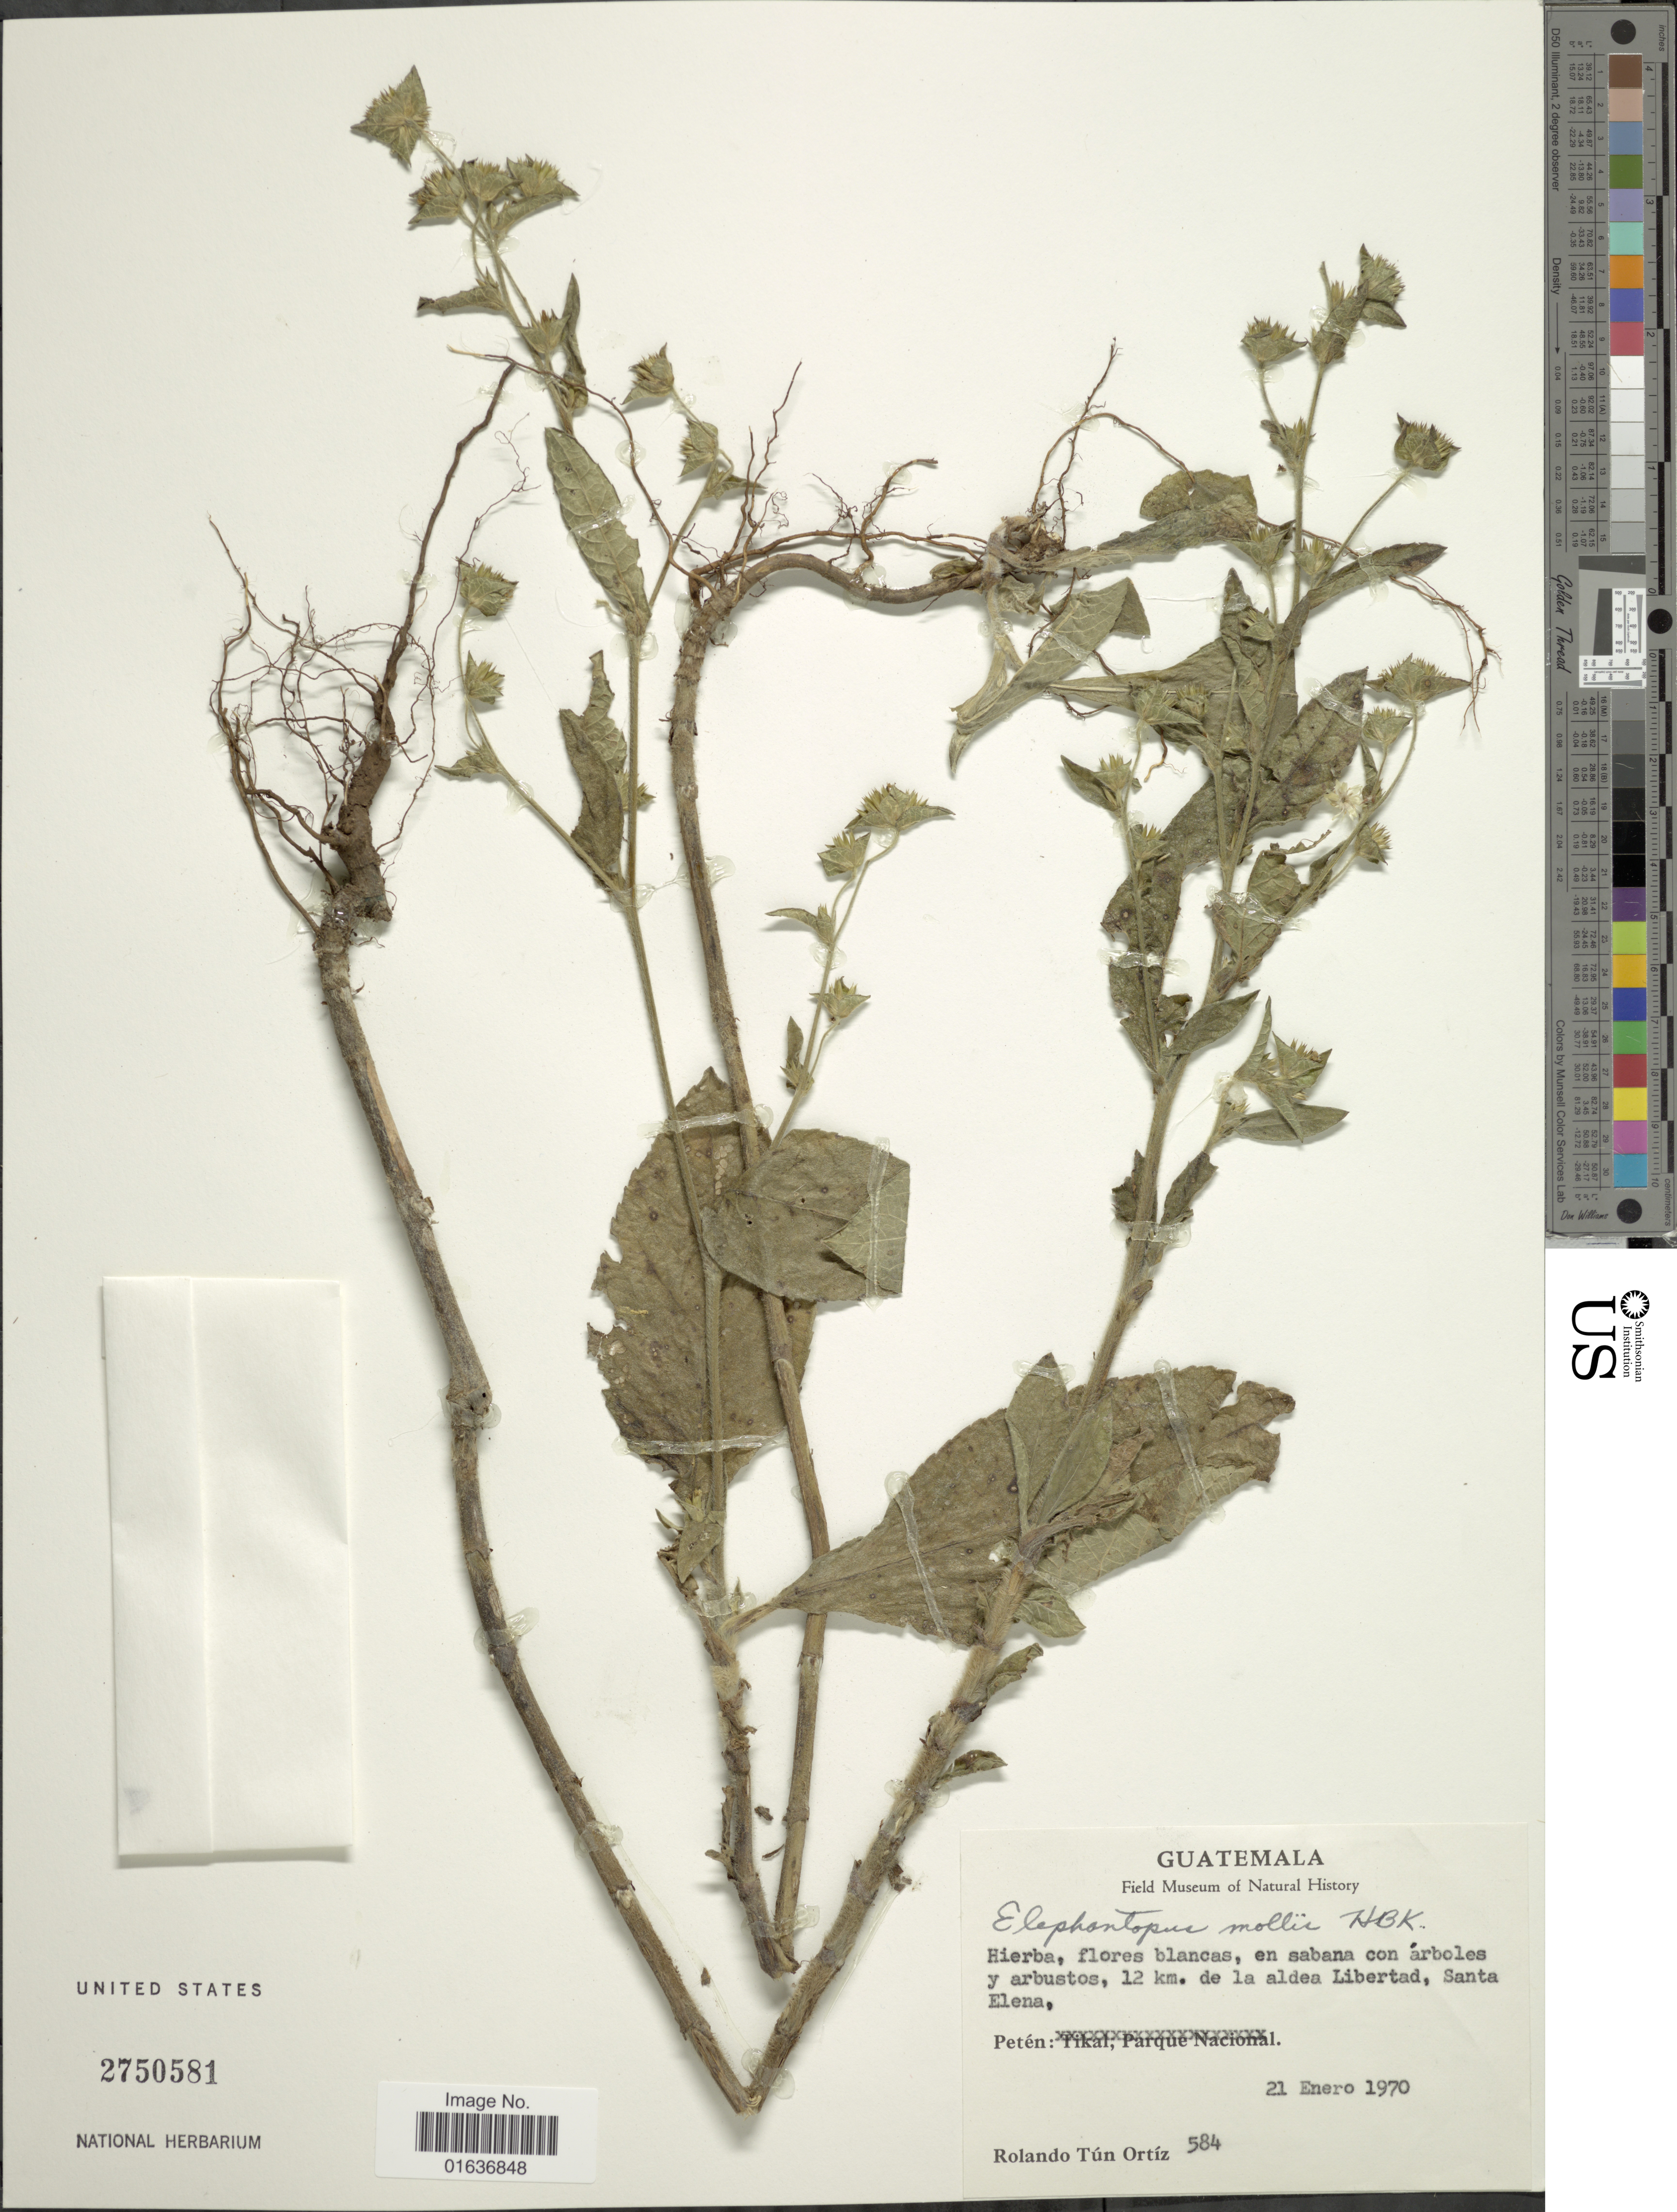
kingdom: Plantae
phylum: Tracheophyta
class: Magnoliopsida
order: Asterales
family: Asteraceae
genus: Elephantopus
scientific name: Elephantopus mollis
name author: Kunth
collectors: R. T. Ortíz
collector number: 584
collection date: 1970-01-21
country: Guatemala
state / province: El Petén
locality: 12 km. de la aldea Libertad, Santa Elena, Petén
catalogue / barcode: US 2750581